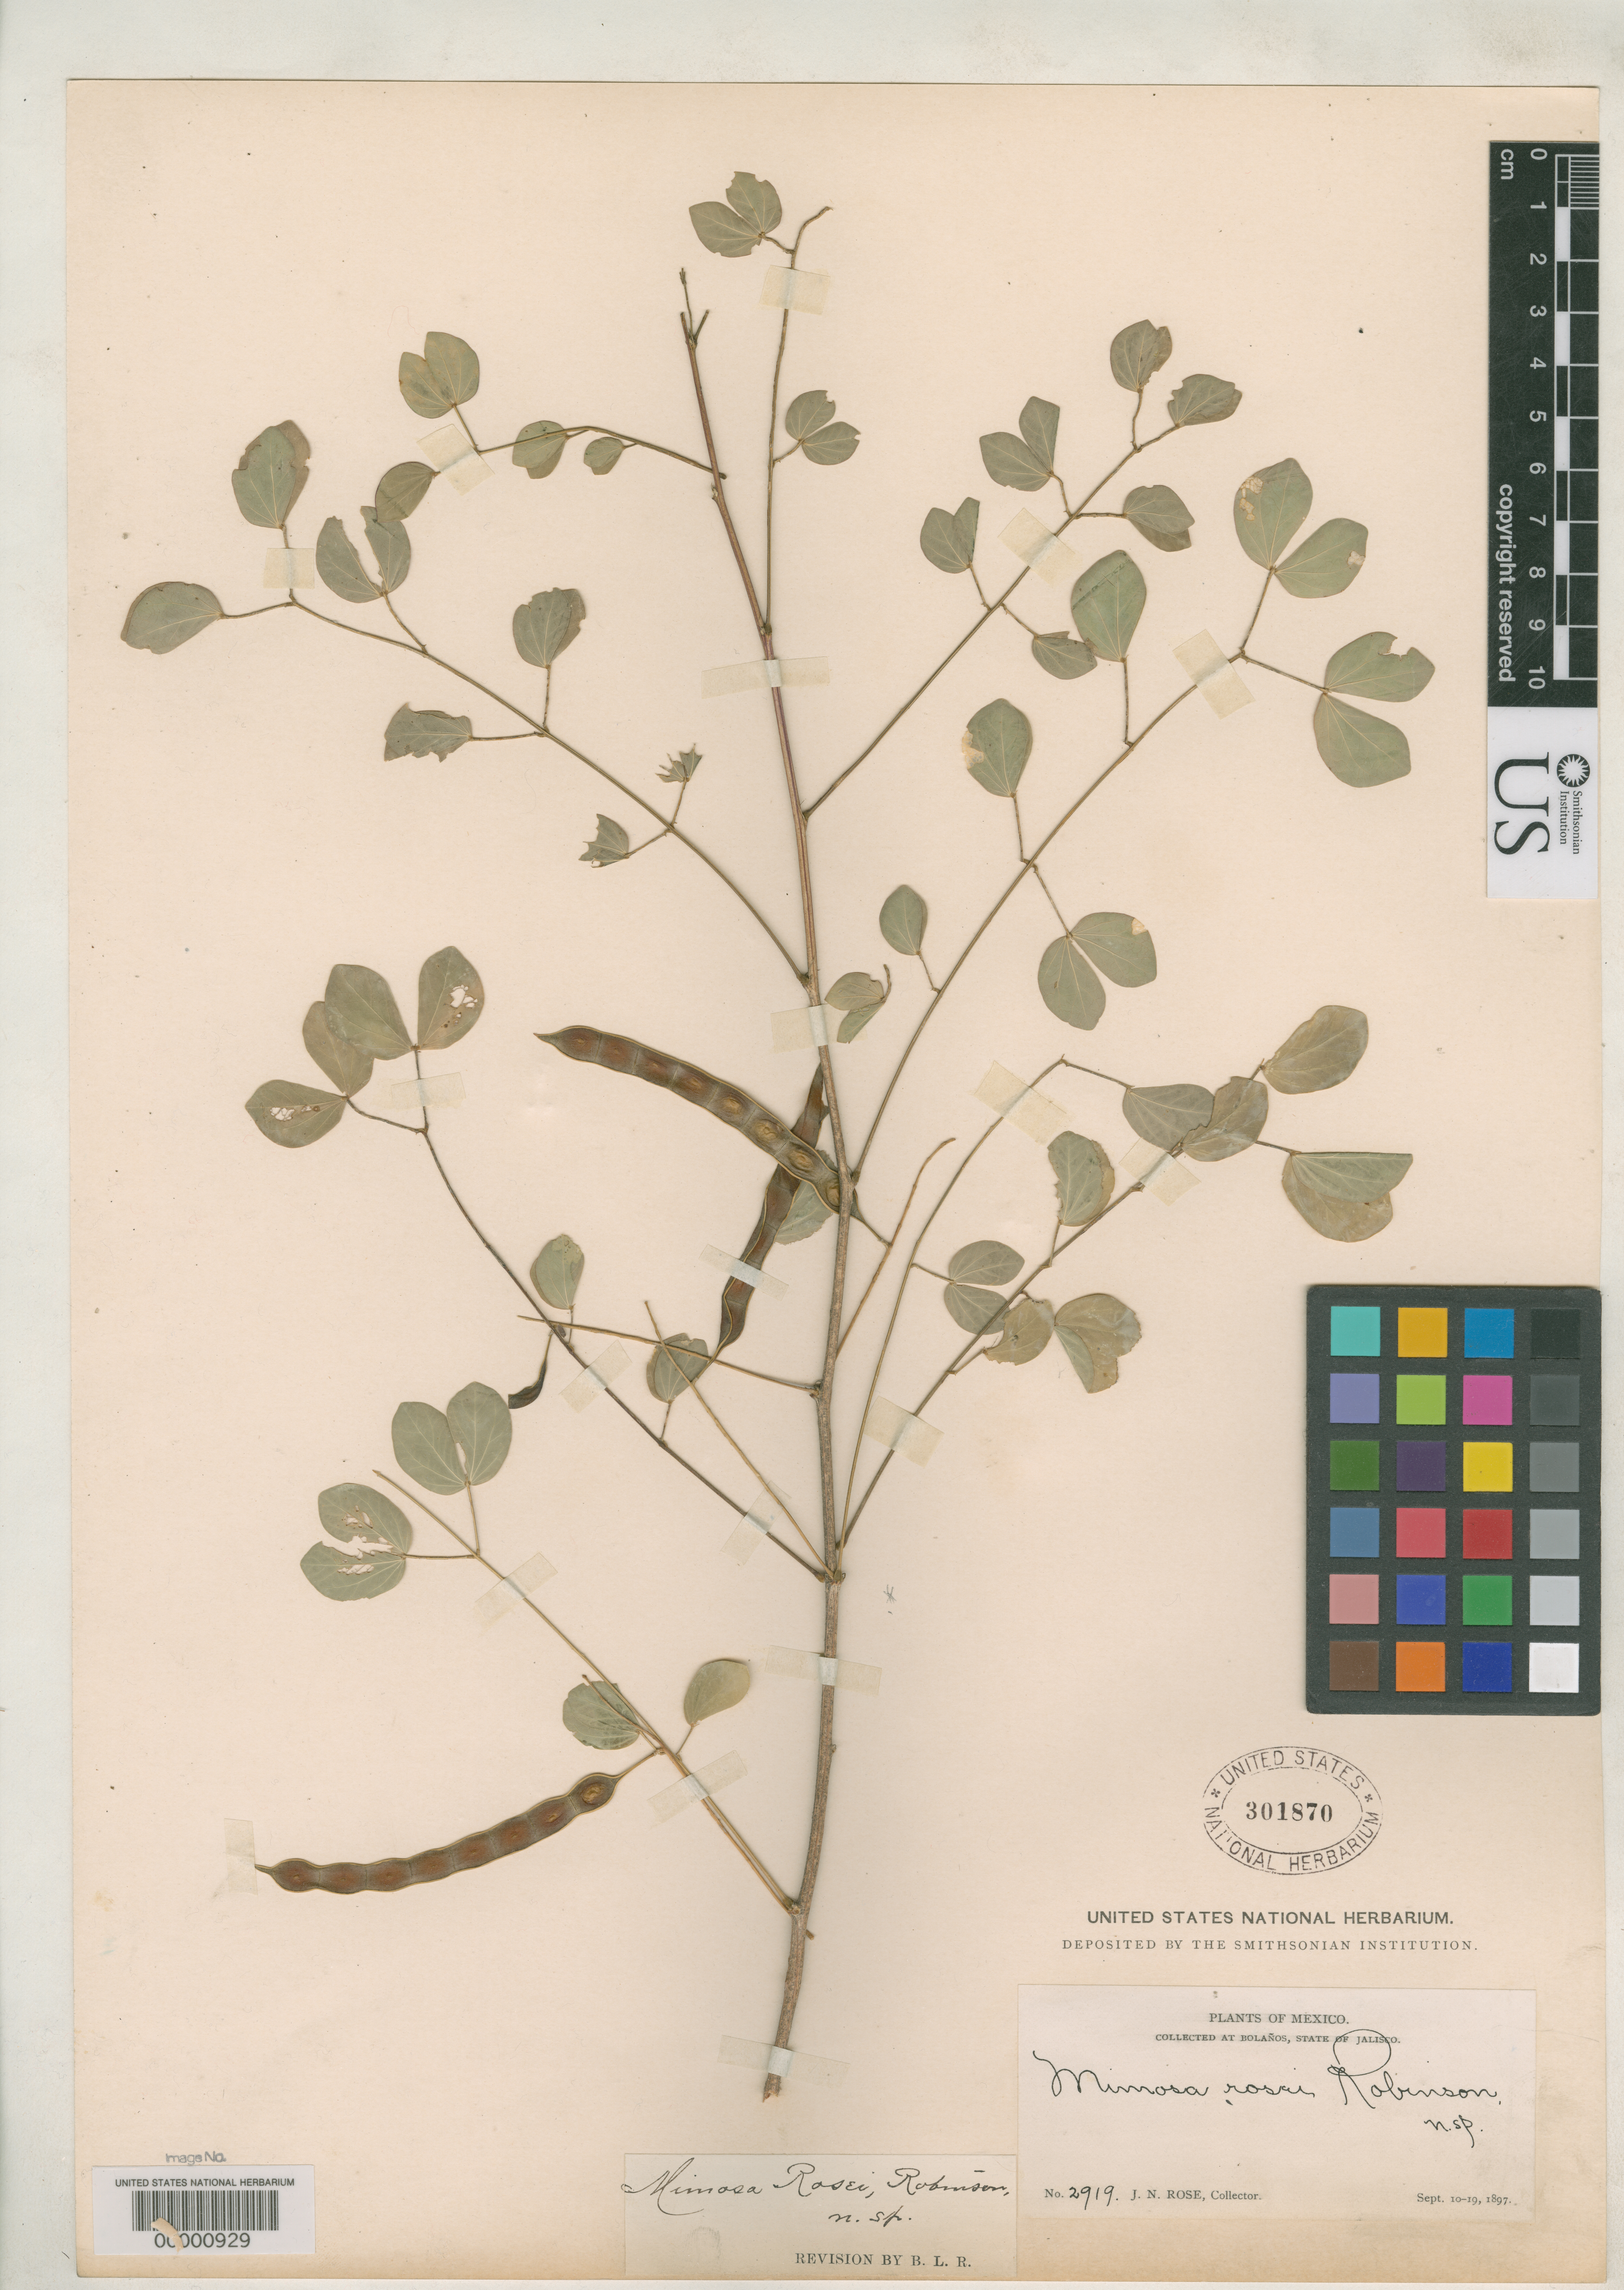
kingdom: Plantae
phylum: Tracheophyta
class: Magnoliopsida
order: Fabales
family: Fabaceae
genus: Mimosa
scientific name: Mimosa rosei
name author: B.L. Rob.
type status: Isotype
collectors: J. N. Rose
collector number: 2919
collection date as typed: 10 Sep 1897 to 19 Sep 1897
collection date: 1897-09-10/1897-09-19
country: Mexico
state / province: Jalisco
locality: Bolanos.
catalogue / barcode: US 301870